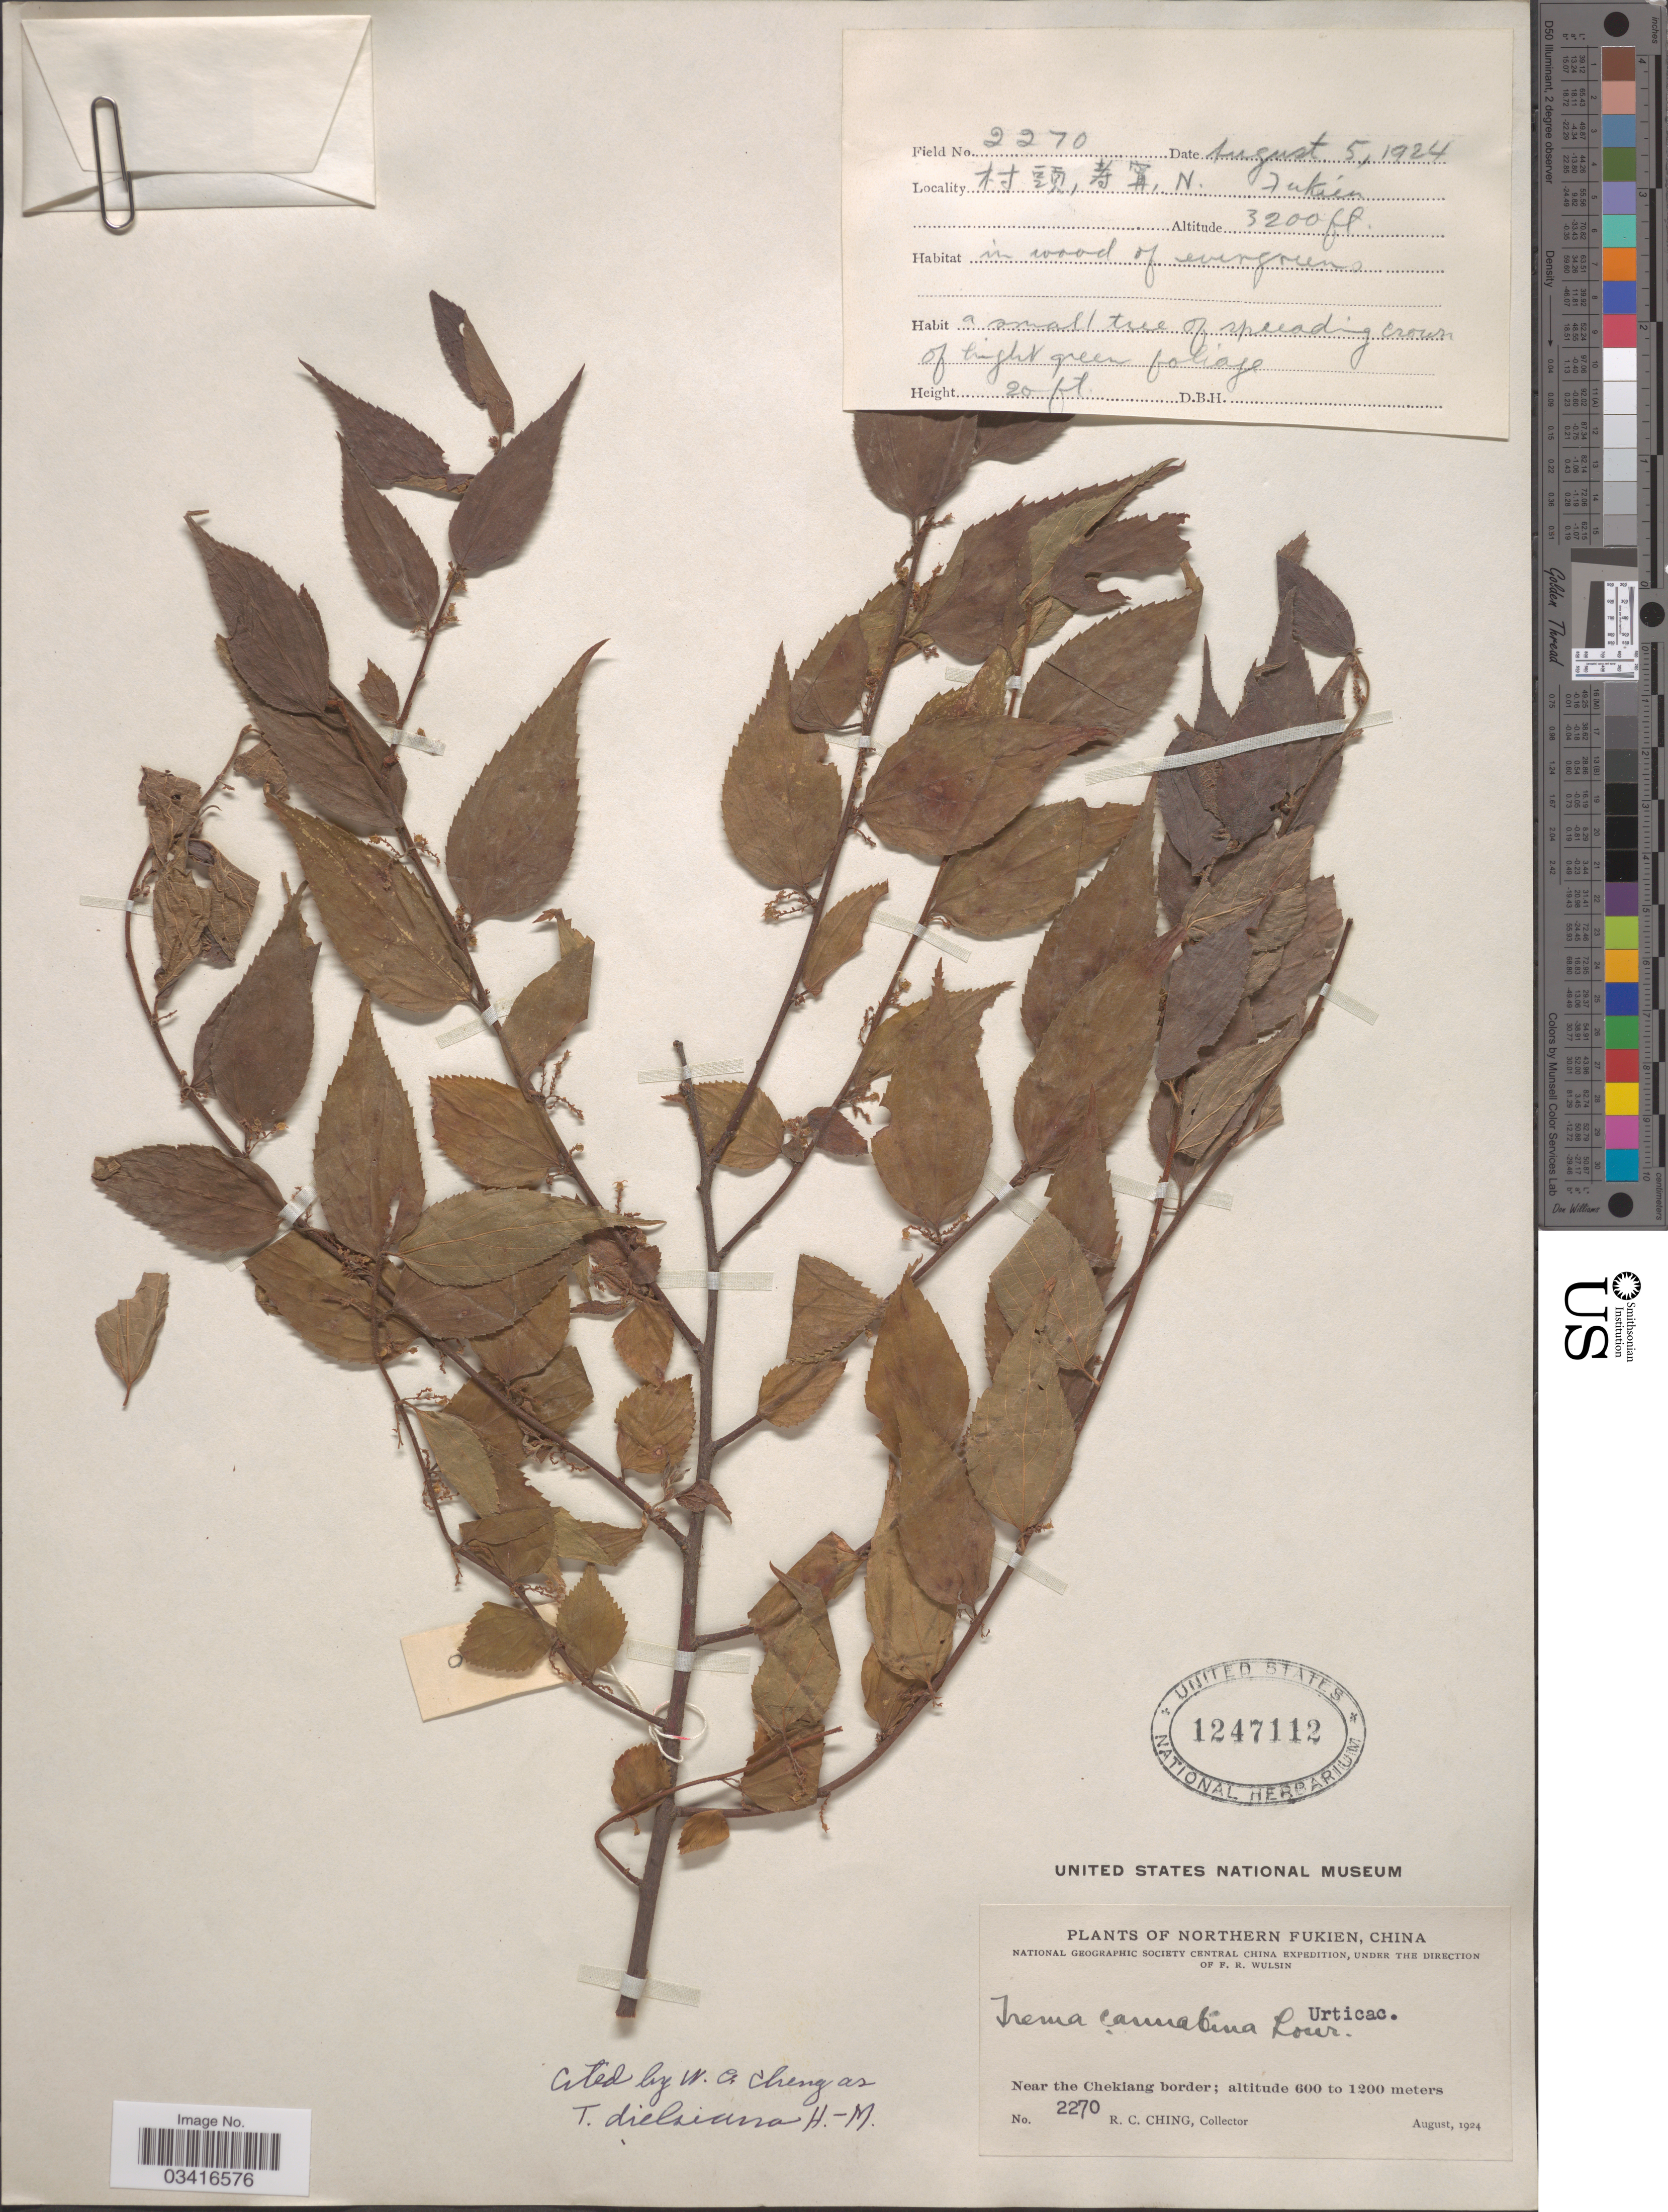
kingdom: Plantae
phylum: Tracheophyta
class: Magnoliopsida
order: Rosales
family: Cannabaceae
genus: Trema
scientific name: Trema dielsianum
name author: Hand.-Mazz.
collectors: R. C. Ching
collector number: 2270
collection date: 1924-08-05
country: China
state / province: Fujian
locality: Northern Fukien. Near the Chekiang border.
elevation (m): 975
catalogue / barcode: US 1247112